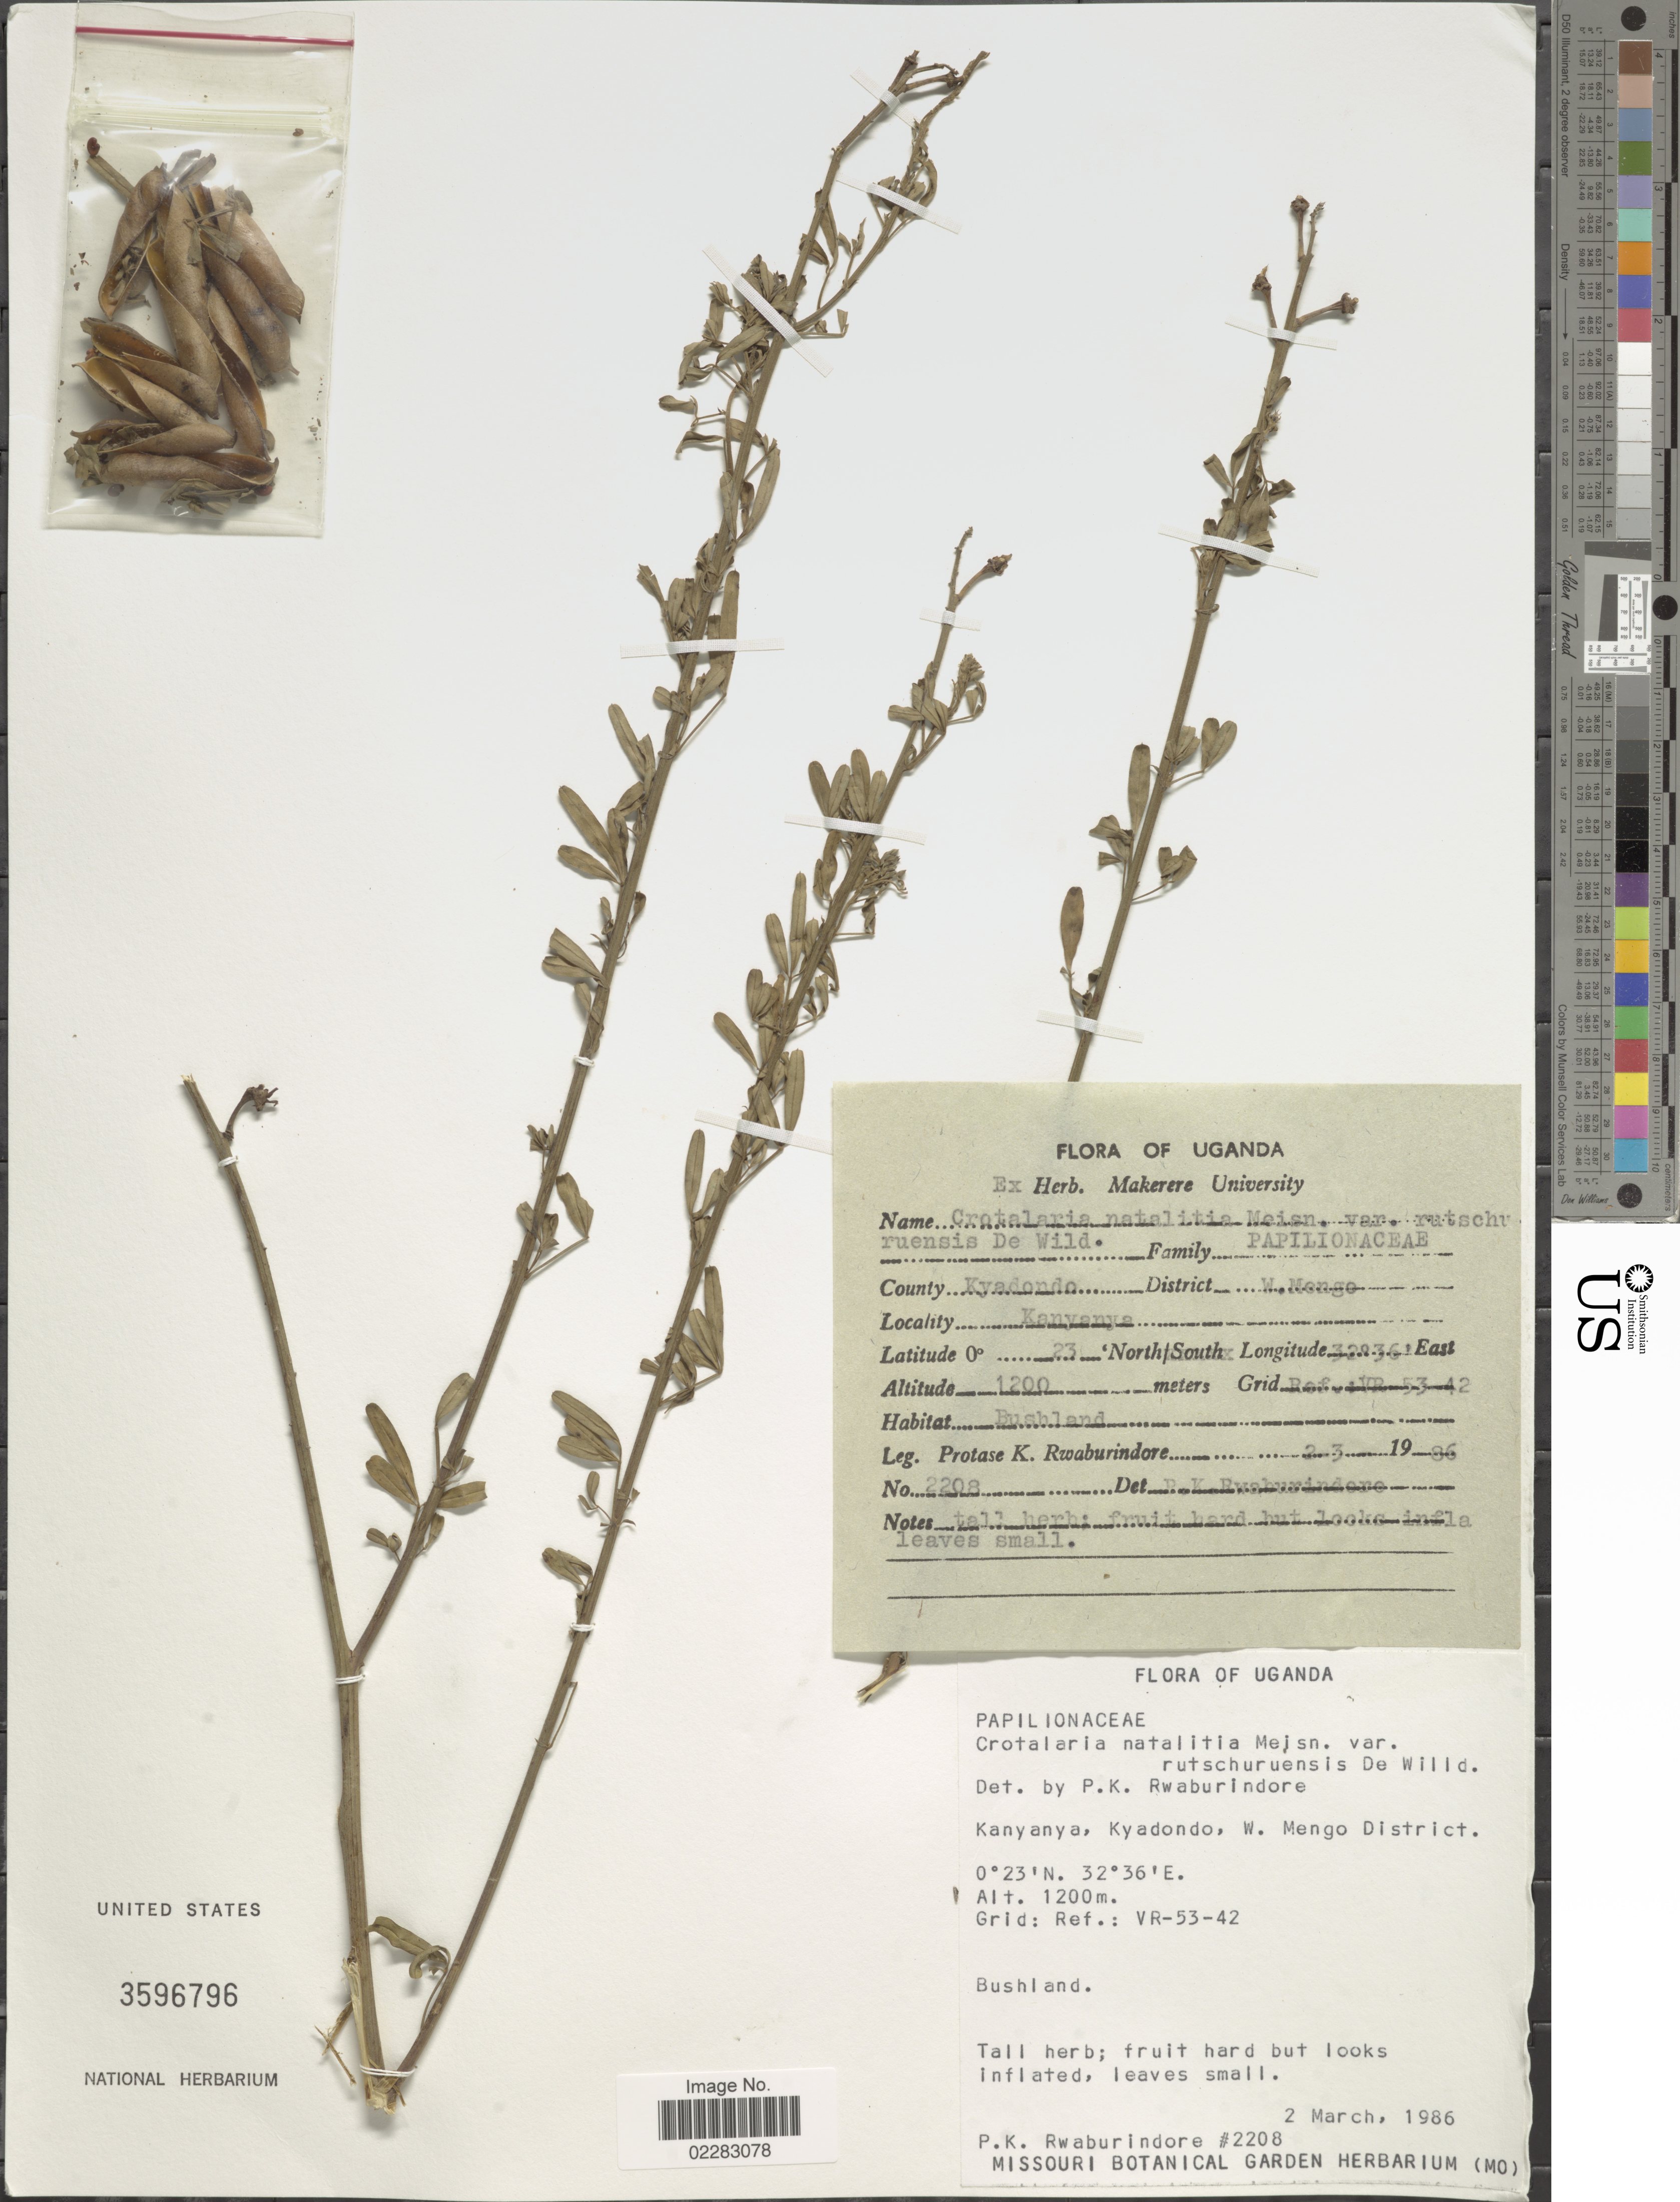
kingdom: Plantae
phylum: Tracheophyta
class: Magnoliopsida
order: Fabales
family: Fabaceae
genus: Crotalaria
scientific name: Crotalaria natalitia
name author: Meisn.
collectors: P. Rwaburindore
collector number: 2208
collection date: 1986-03-02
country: Uganda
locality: County Kyadondo, District W. Mengo, Kanyanya.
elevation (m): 1200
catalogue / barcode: US 3596796